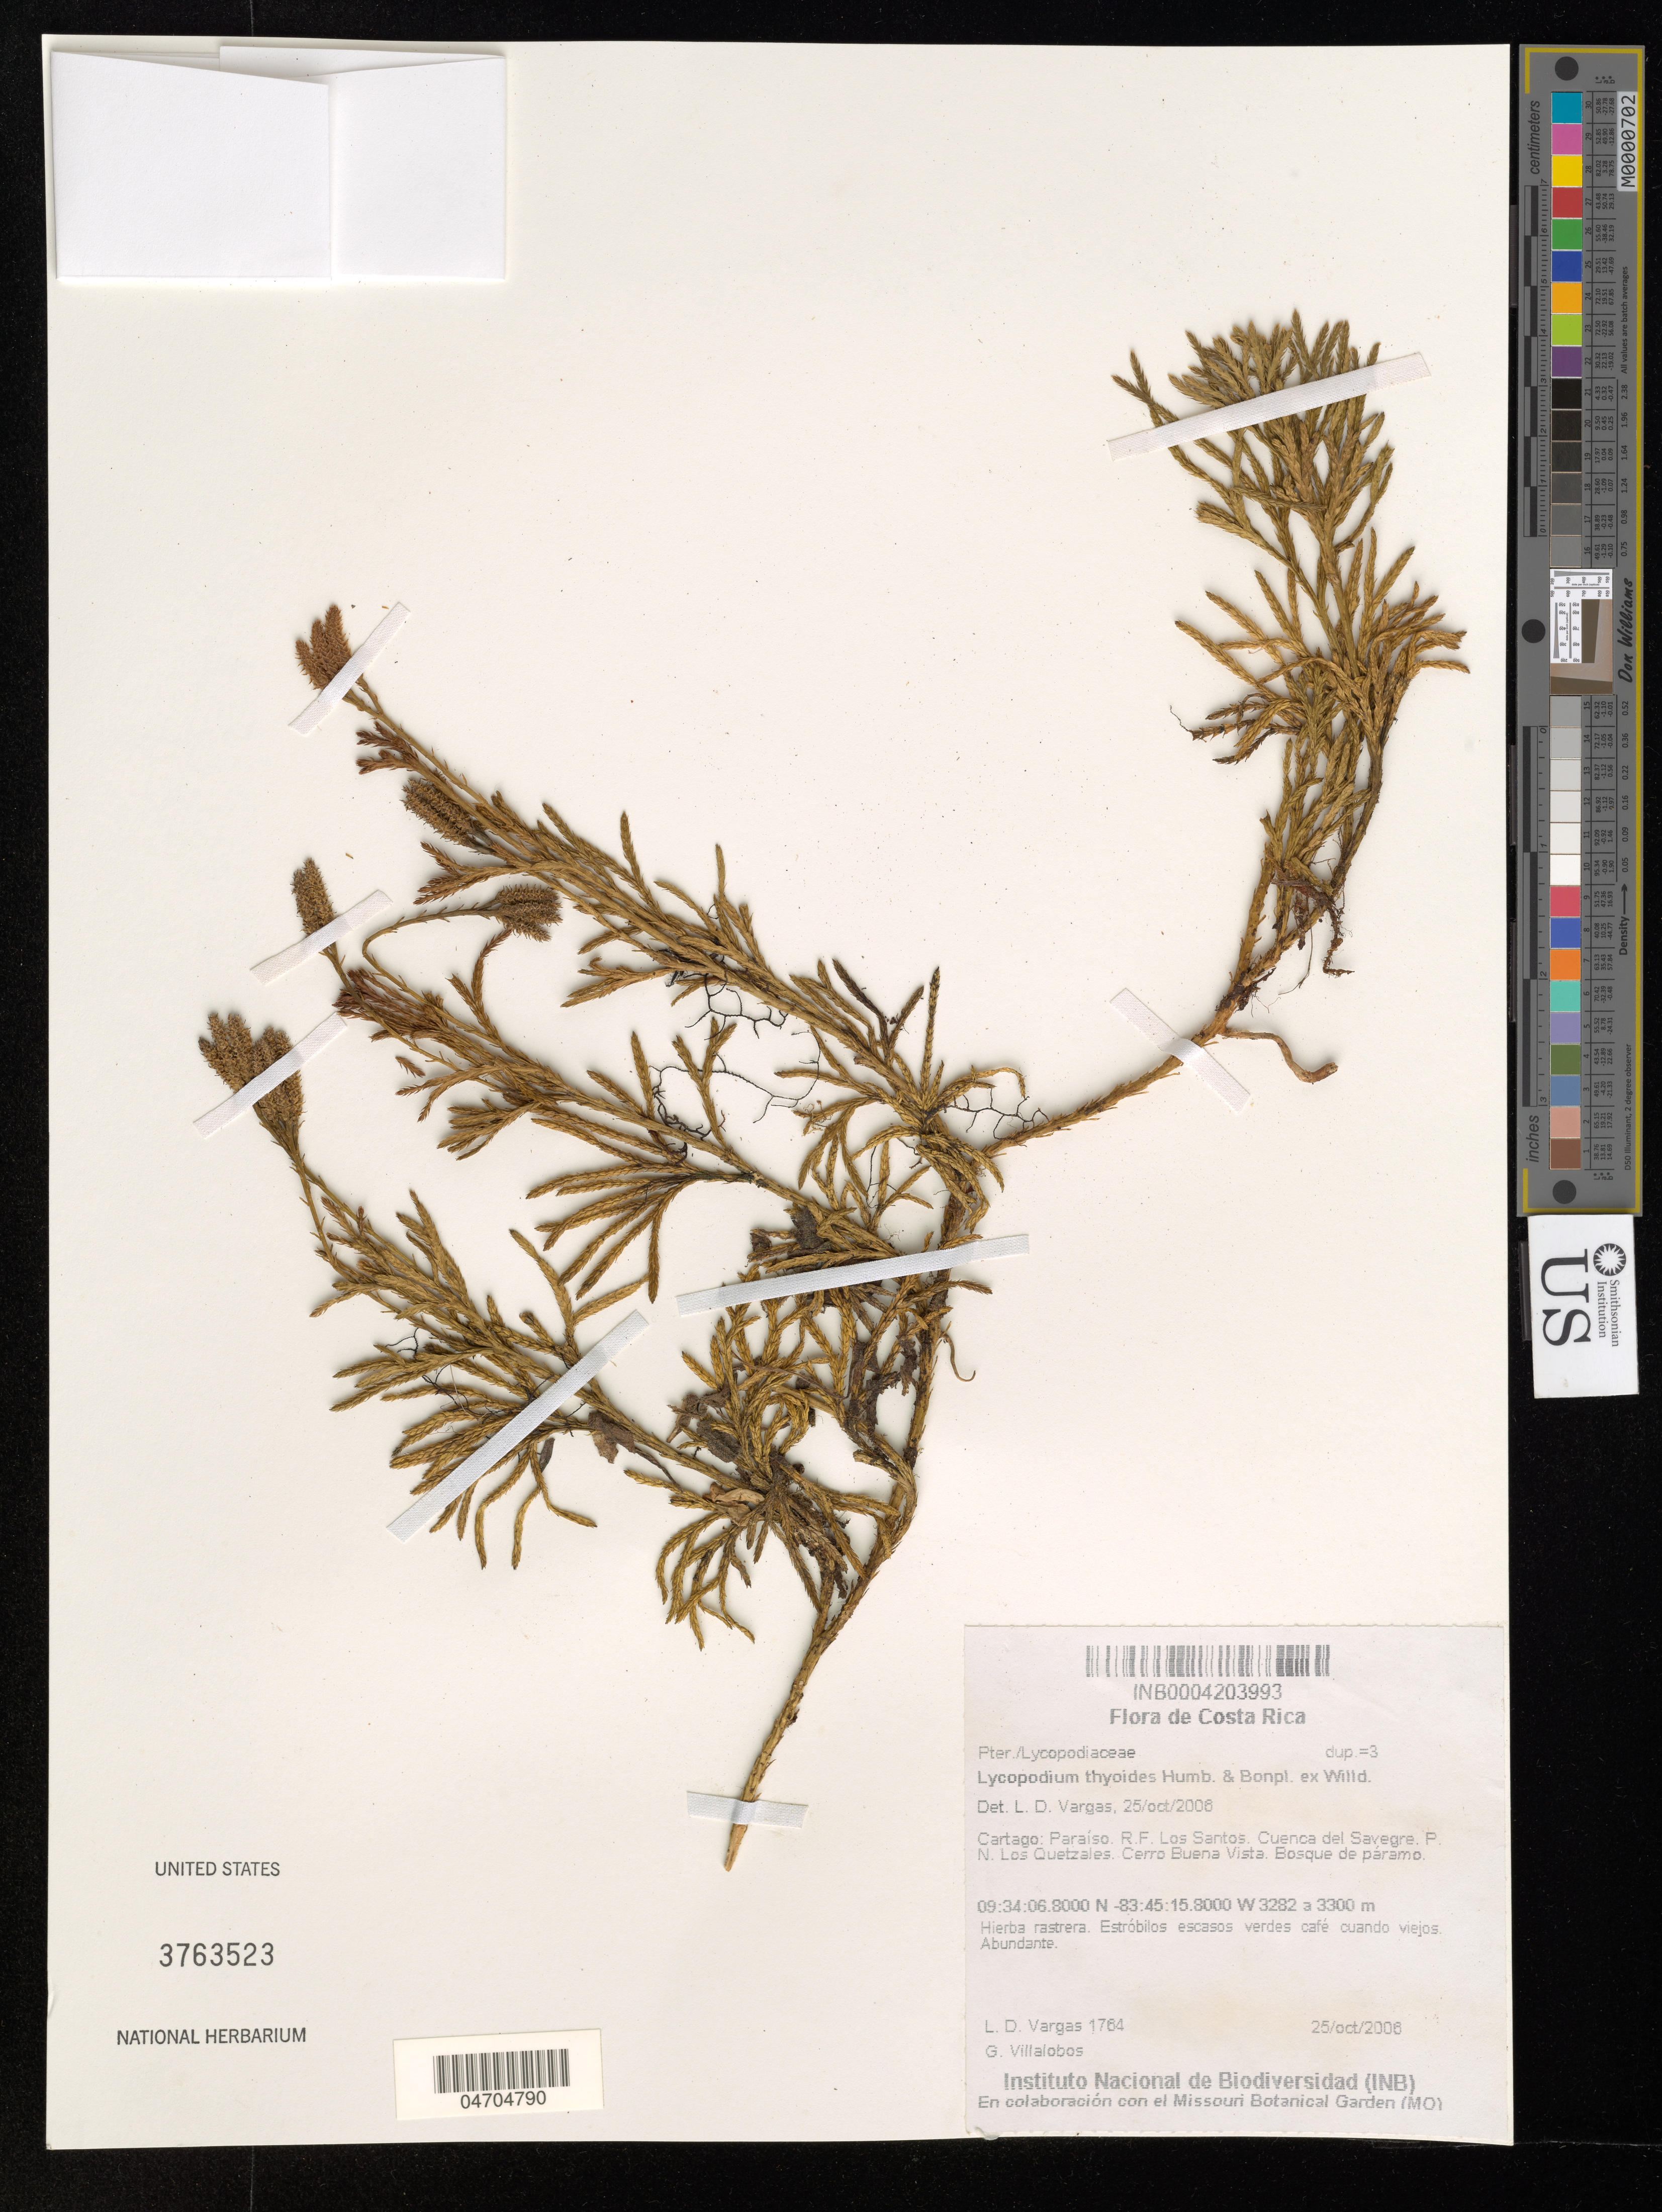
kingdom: Plantae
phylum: Tracheophyta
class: Lycopodiopsida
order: Lycopodiales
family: Lycopodiaceae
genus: Diphasiastrum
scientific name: Diphasiastrum thyoides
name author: (Humb. & Bonpl. ex Willd.) Holub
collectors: L. Vargas & G. Villalobos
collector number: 1764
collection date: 2006-10-25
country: Costa Rica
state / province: Cartago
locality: Paraíso. R.F. Los Santos. Cuenca del Savegre P.N. Los Quetzales. Cerro Buena Vista.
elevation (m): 3282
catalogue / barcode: US 3763523